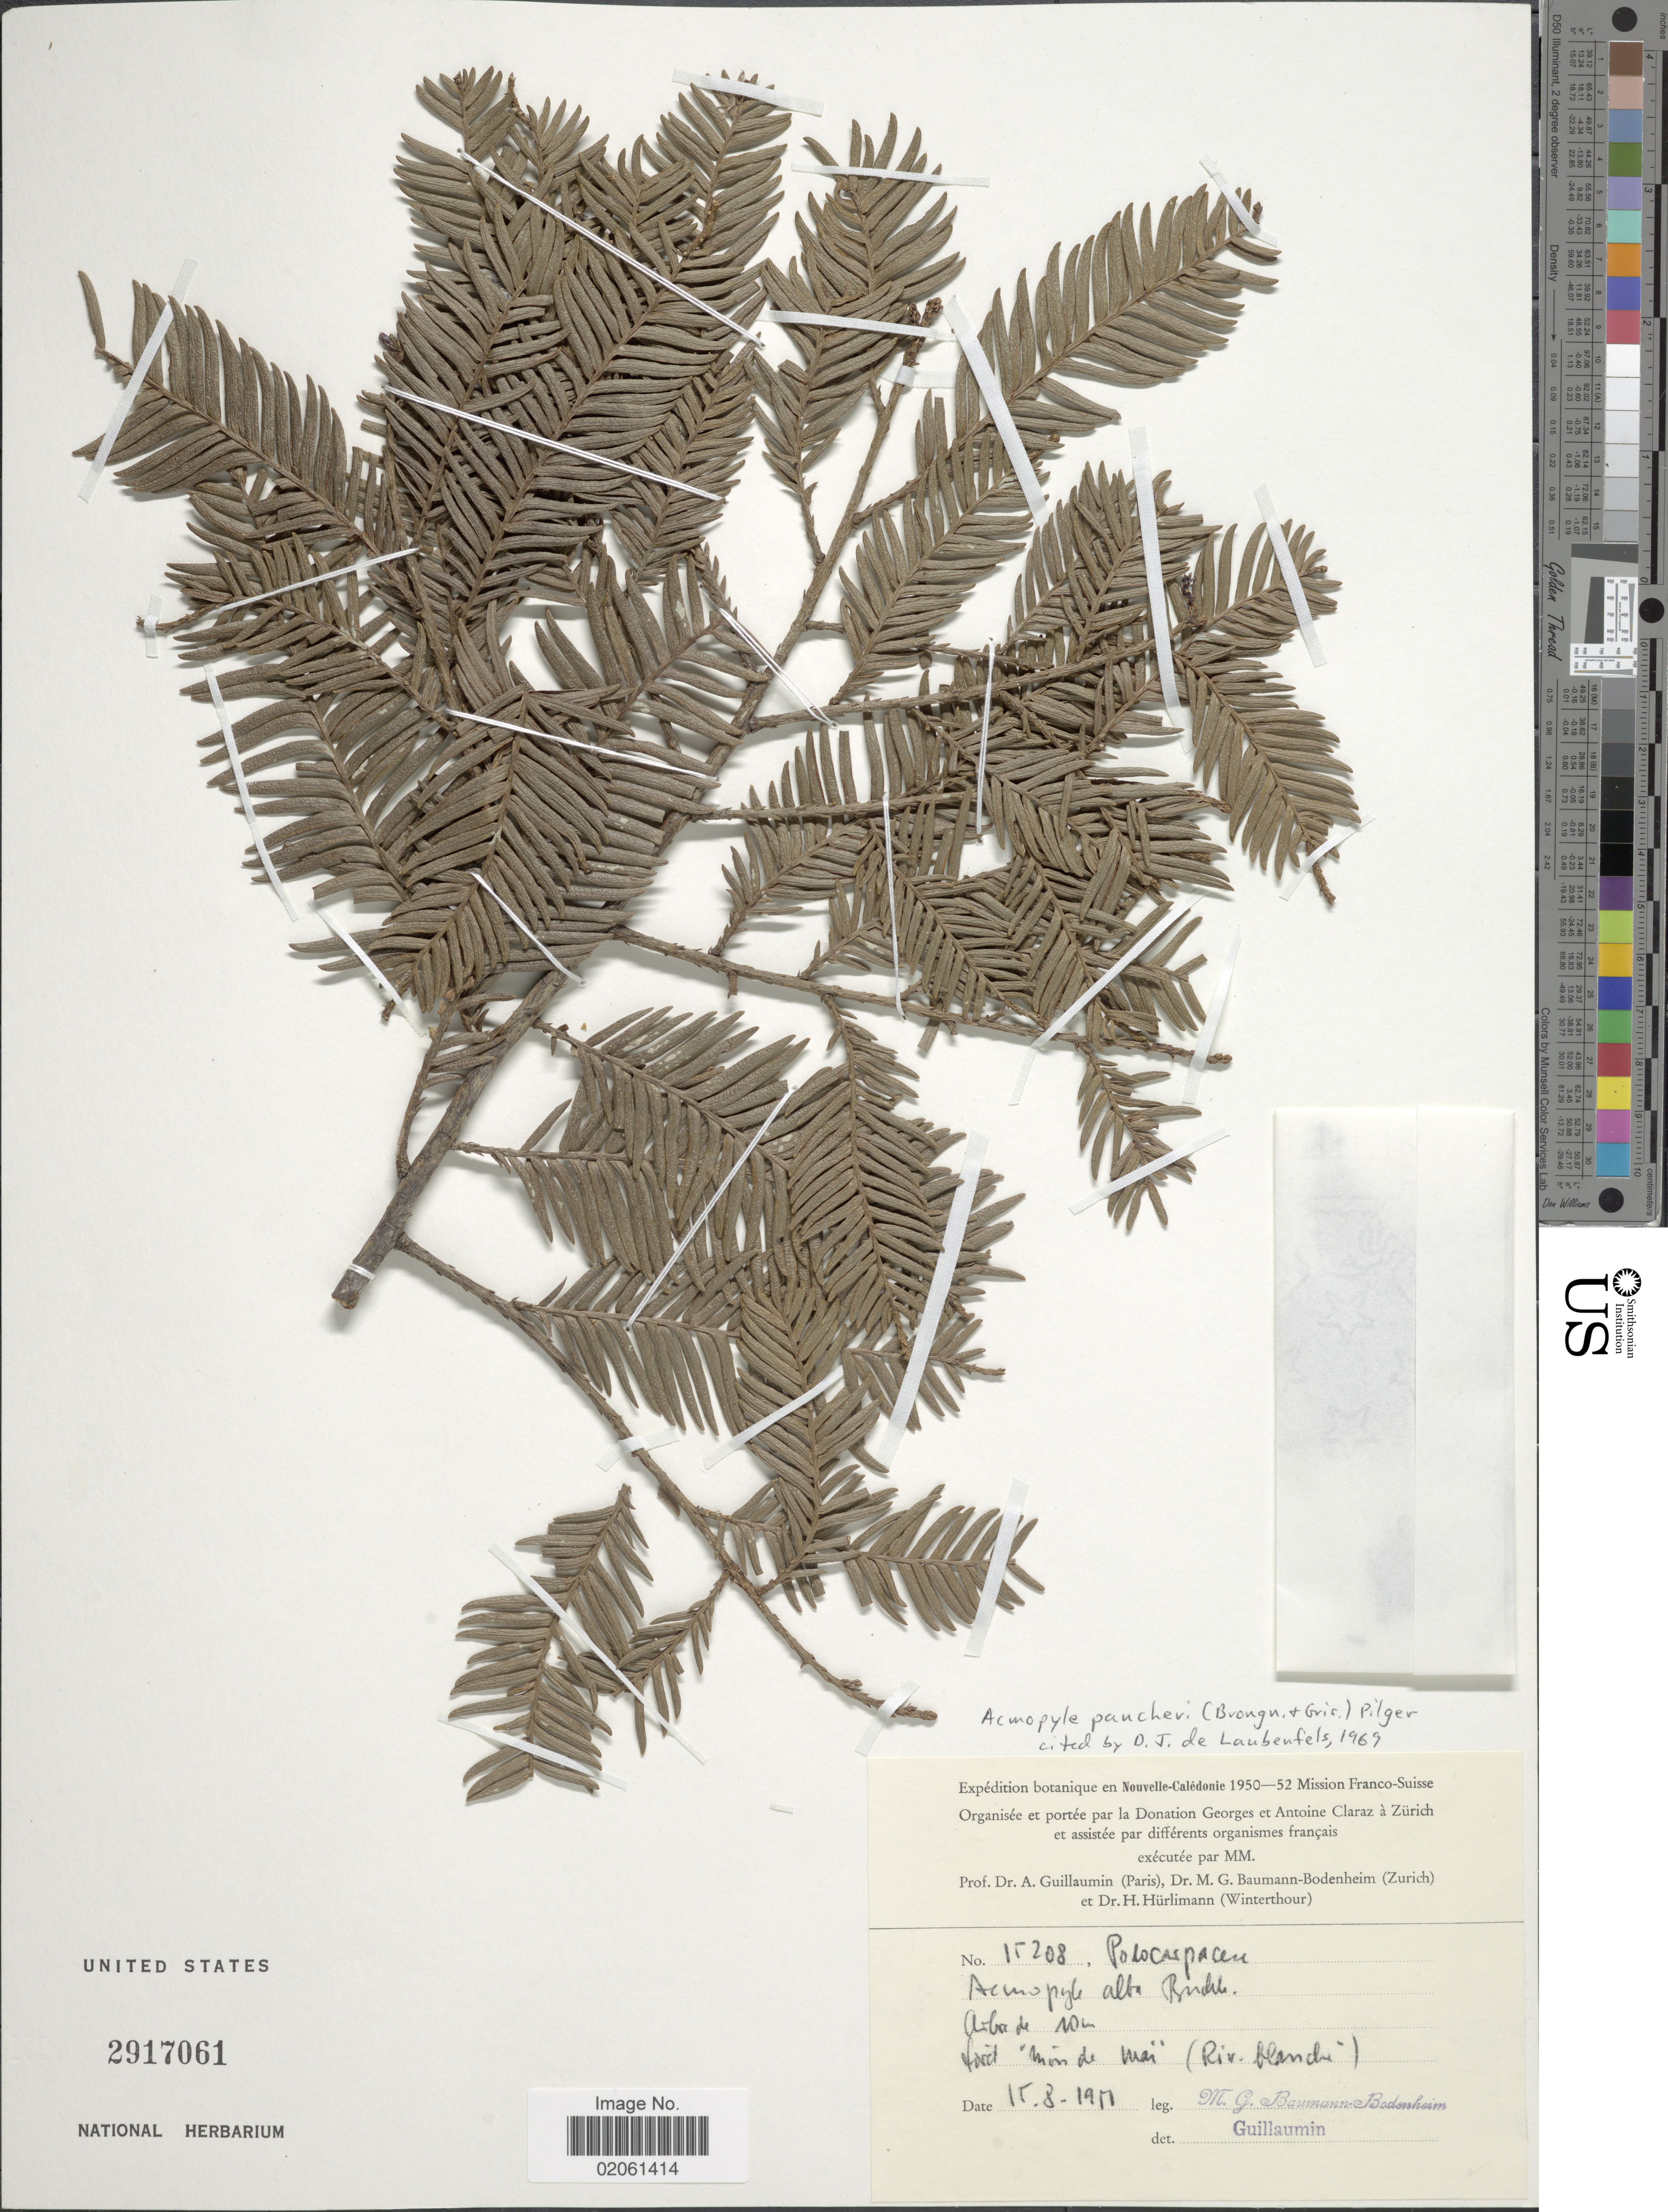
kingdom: Plantae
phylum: Tracheophyta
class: Pinopsida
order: Pinales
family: Podocarpaceae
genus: Acmopyle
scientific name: Acmopyle pancheri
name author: (Brongn. & Gris) Pilg.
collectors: M. G. Baumann-Bodenheim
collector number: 15208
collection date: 1951-08-15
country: New Caledonia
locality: Foret Mois de Mai (Riv. blanche)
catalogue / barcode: US 2917061